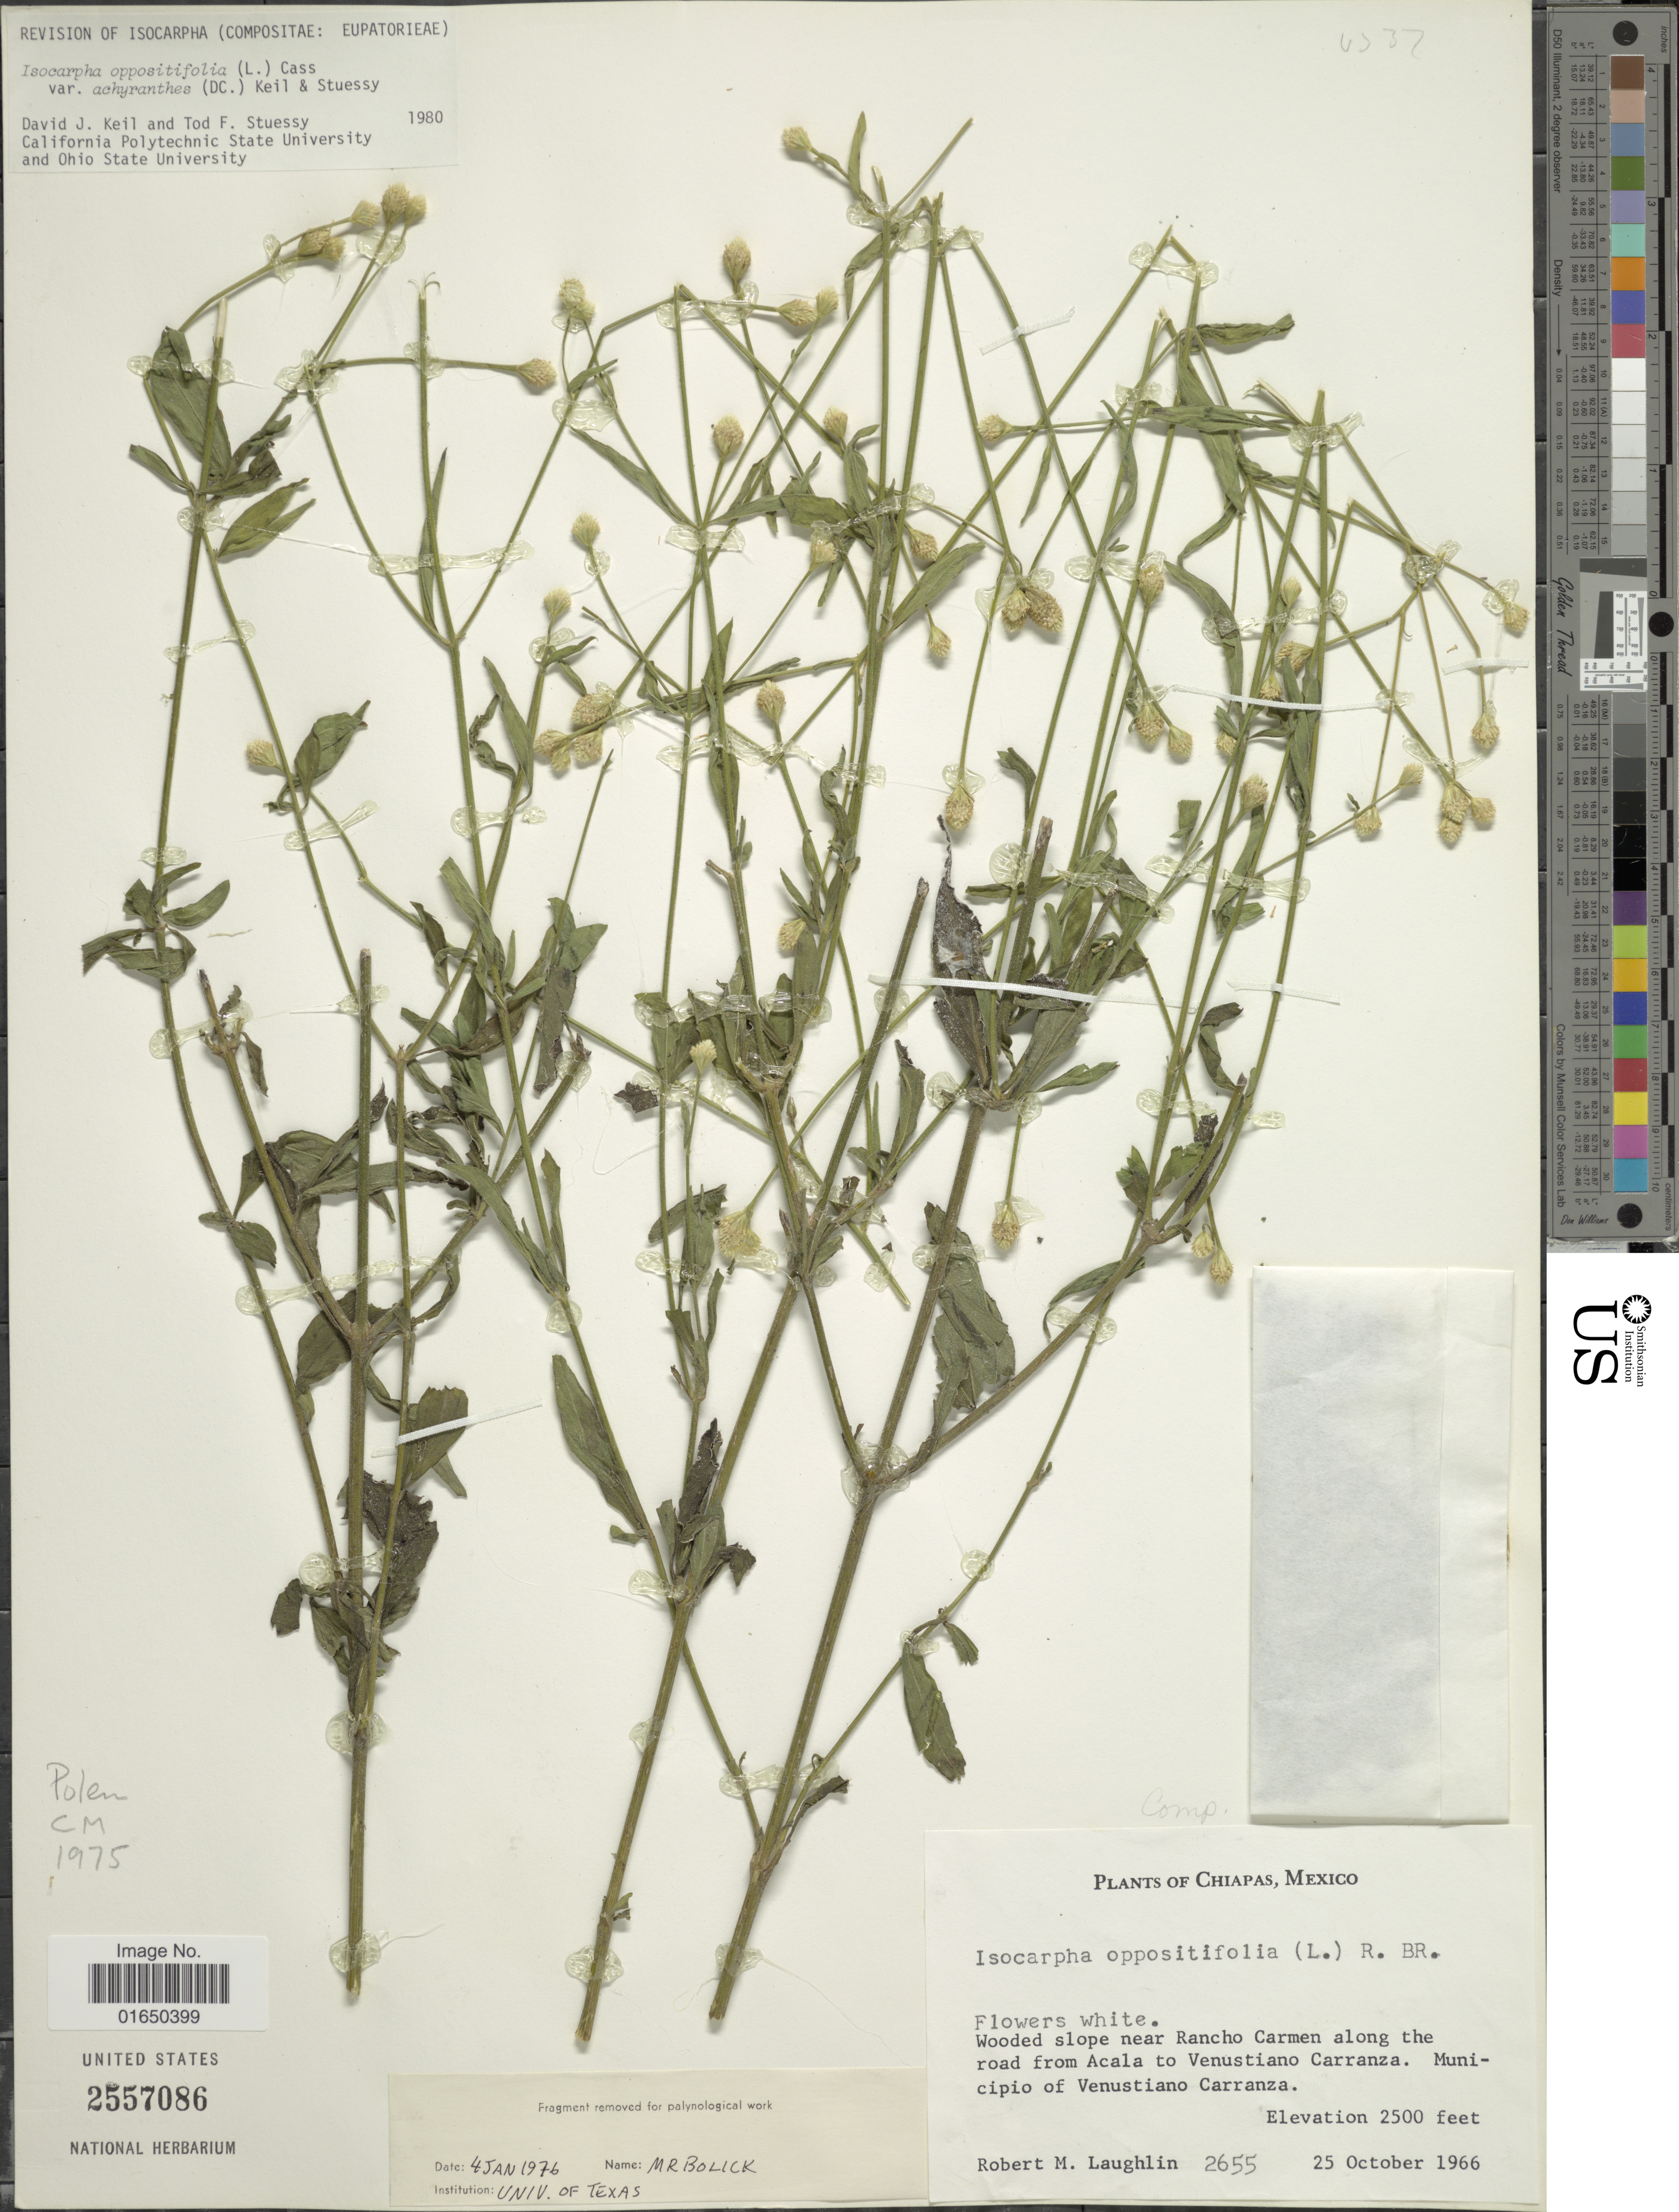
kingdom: Plantae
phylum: Tracheophyta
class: Magnoliopsida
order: Asterales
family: Asteraceae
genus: Isocarpha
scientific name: Isocarpha oppositifolia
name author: (L.) Cass.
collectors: R. M. Laughlin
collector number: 2655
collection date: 1966-10-25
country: Mexico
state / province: Chiapas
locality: Wooded slope near Rancho Carmen along the road from Acala to Venustiano Carranza, Municipio of Venustiano Carraza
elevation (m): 762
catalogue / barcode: US 2557086